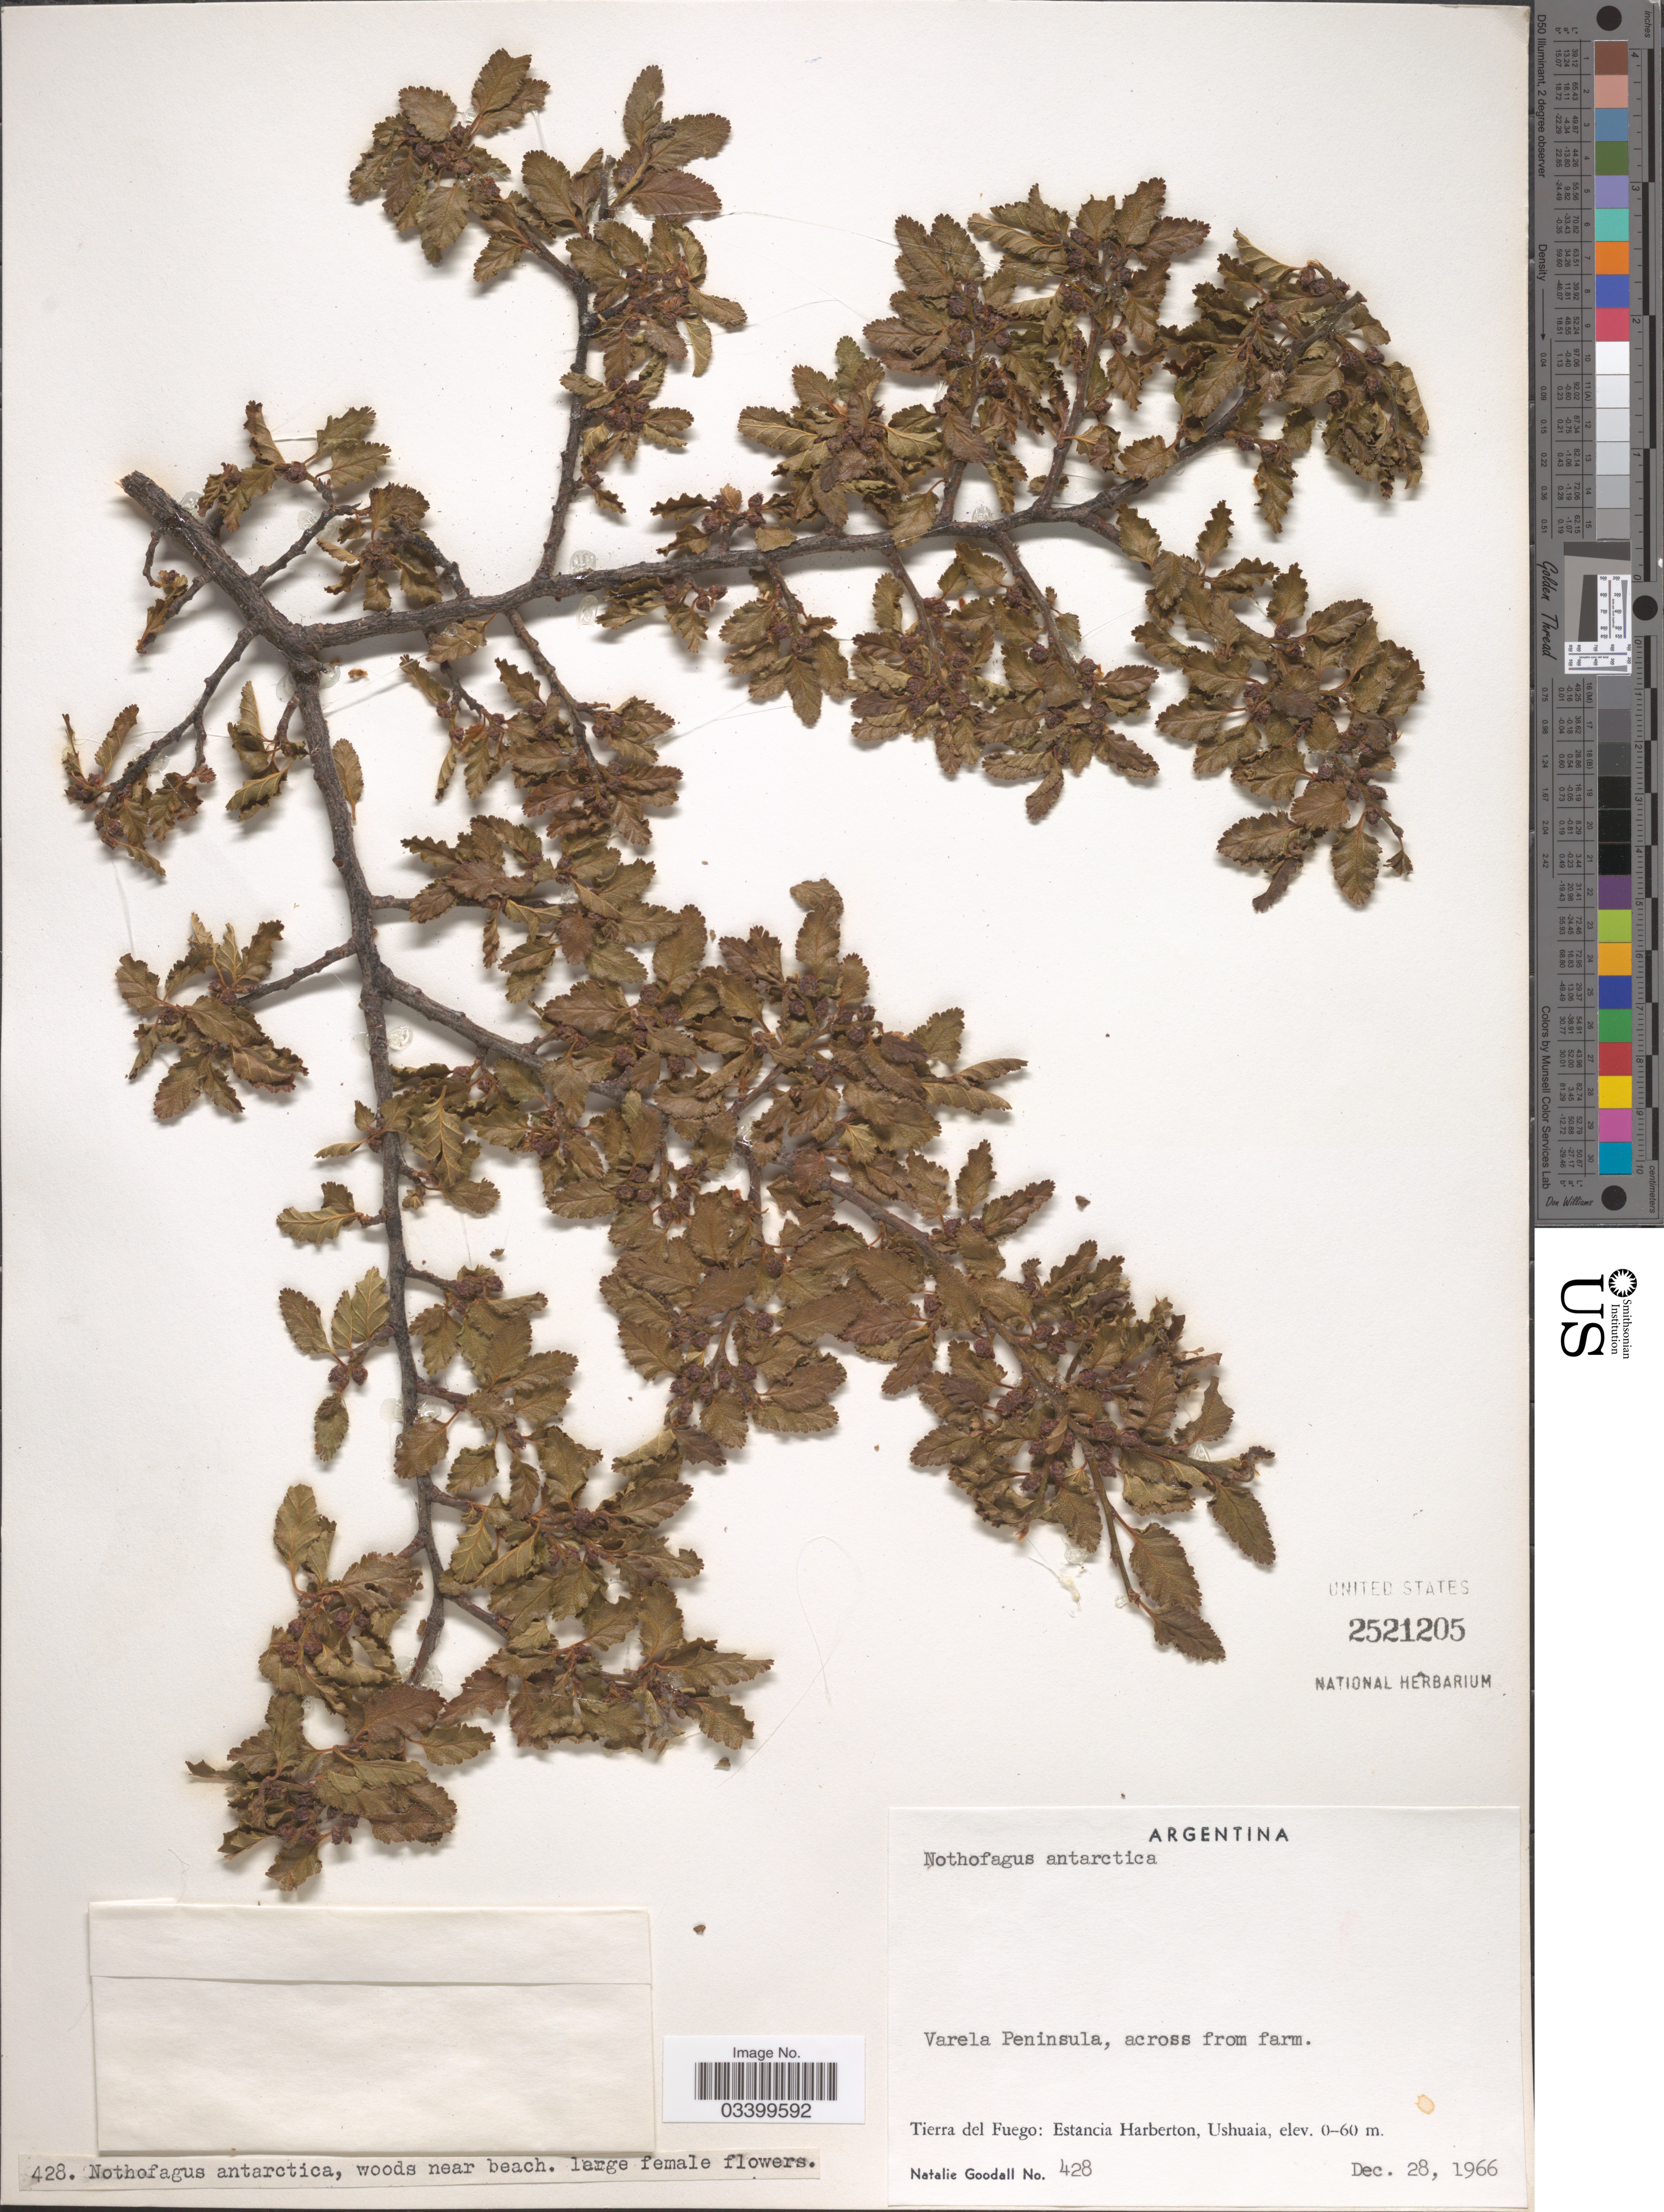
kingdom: Plantae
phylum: Tracheophyta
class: Magnoliopsida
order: Fagales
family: Nothofagaceae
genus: Nothofagus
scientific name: Nothofagus antarctica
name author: (G. Forst.) Oerst.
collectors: N. Goodall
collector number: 428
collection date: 1966-12-28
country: Argentina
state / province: Tierra del Fuego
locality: Varela Peninsula, across from farm. Estancia Harberton, Ushuaia.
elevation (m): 0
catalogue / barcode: US 2521205